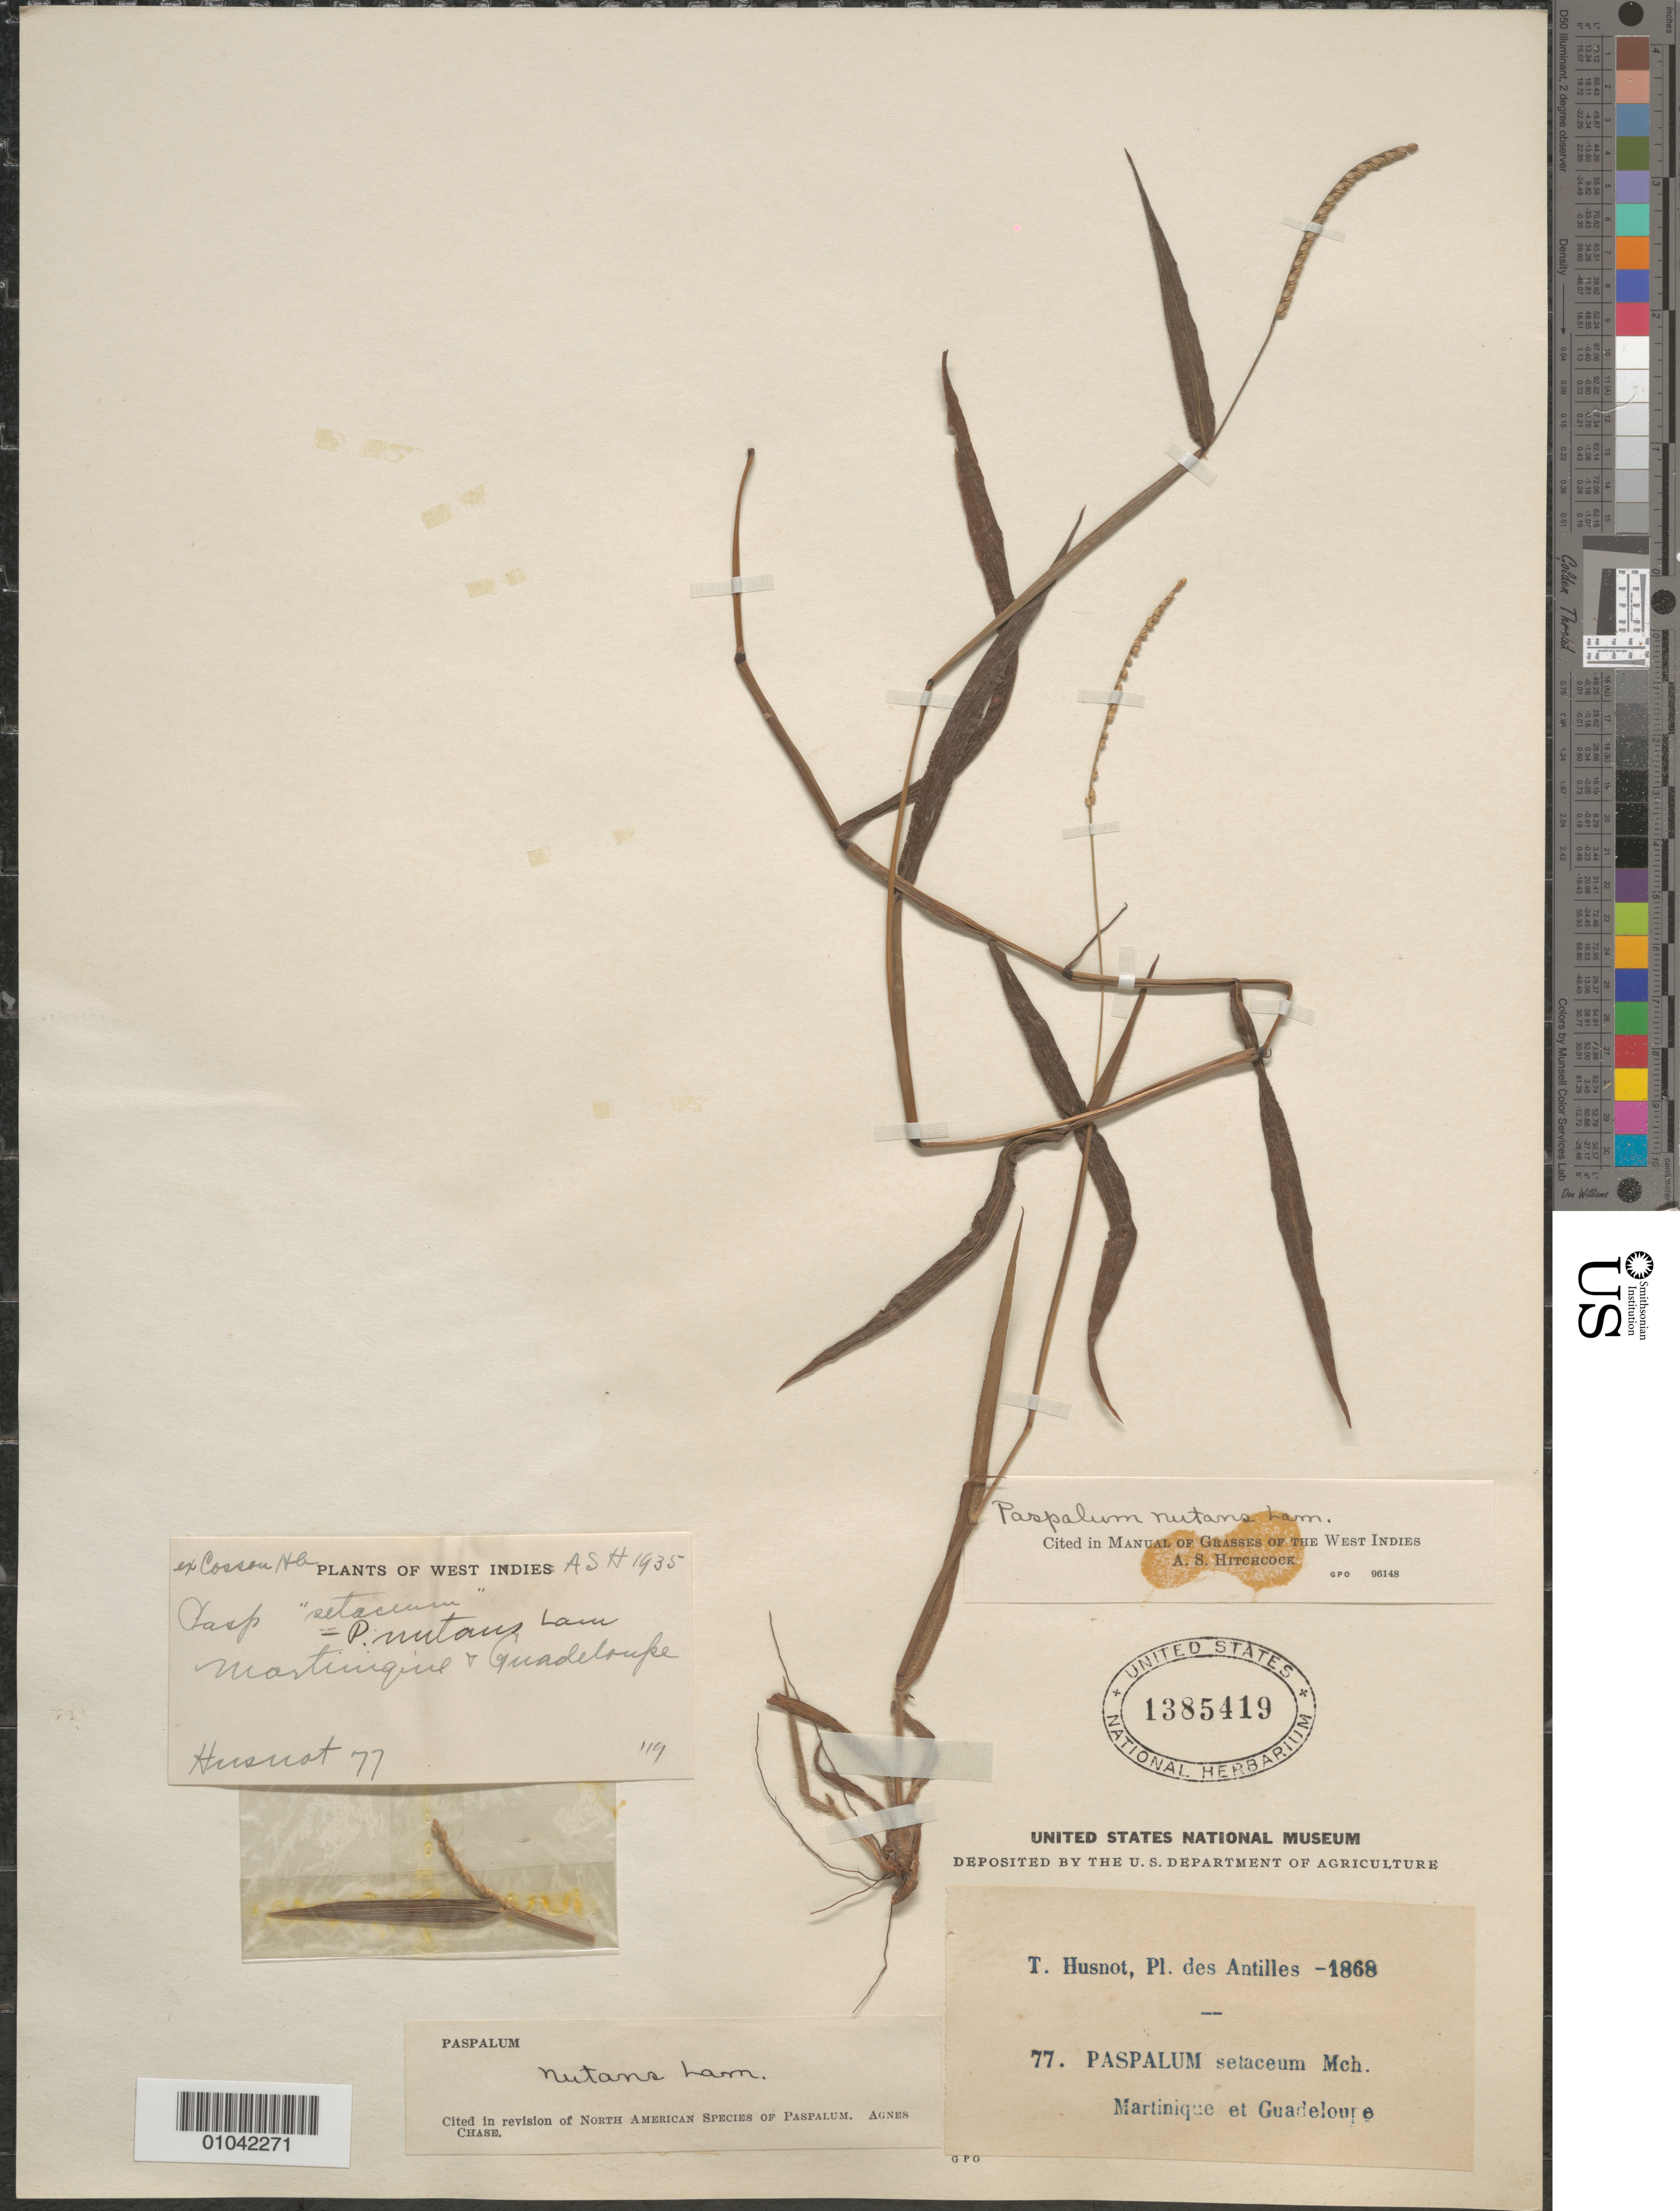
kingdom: Plantae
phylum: Tracheophyta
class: Liliopsida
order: Poales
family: Poaceae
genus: Paspalum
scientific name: Paspalum nutans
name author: Lam.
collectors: P. T. Husnot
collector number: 77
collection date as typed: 1868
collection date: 1868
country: Martinique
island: Martinique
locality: Martinique et Guadeloupe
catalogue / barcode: US 1385419